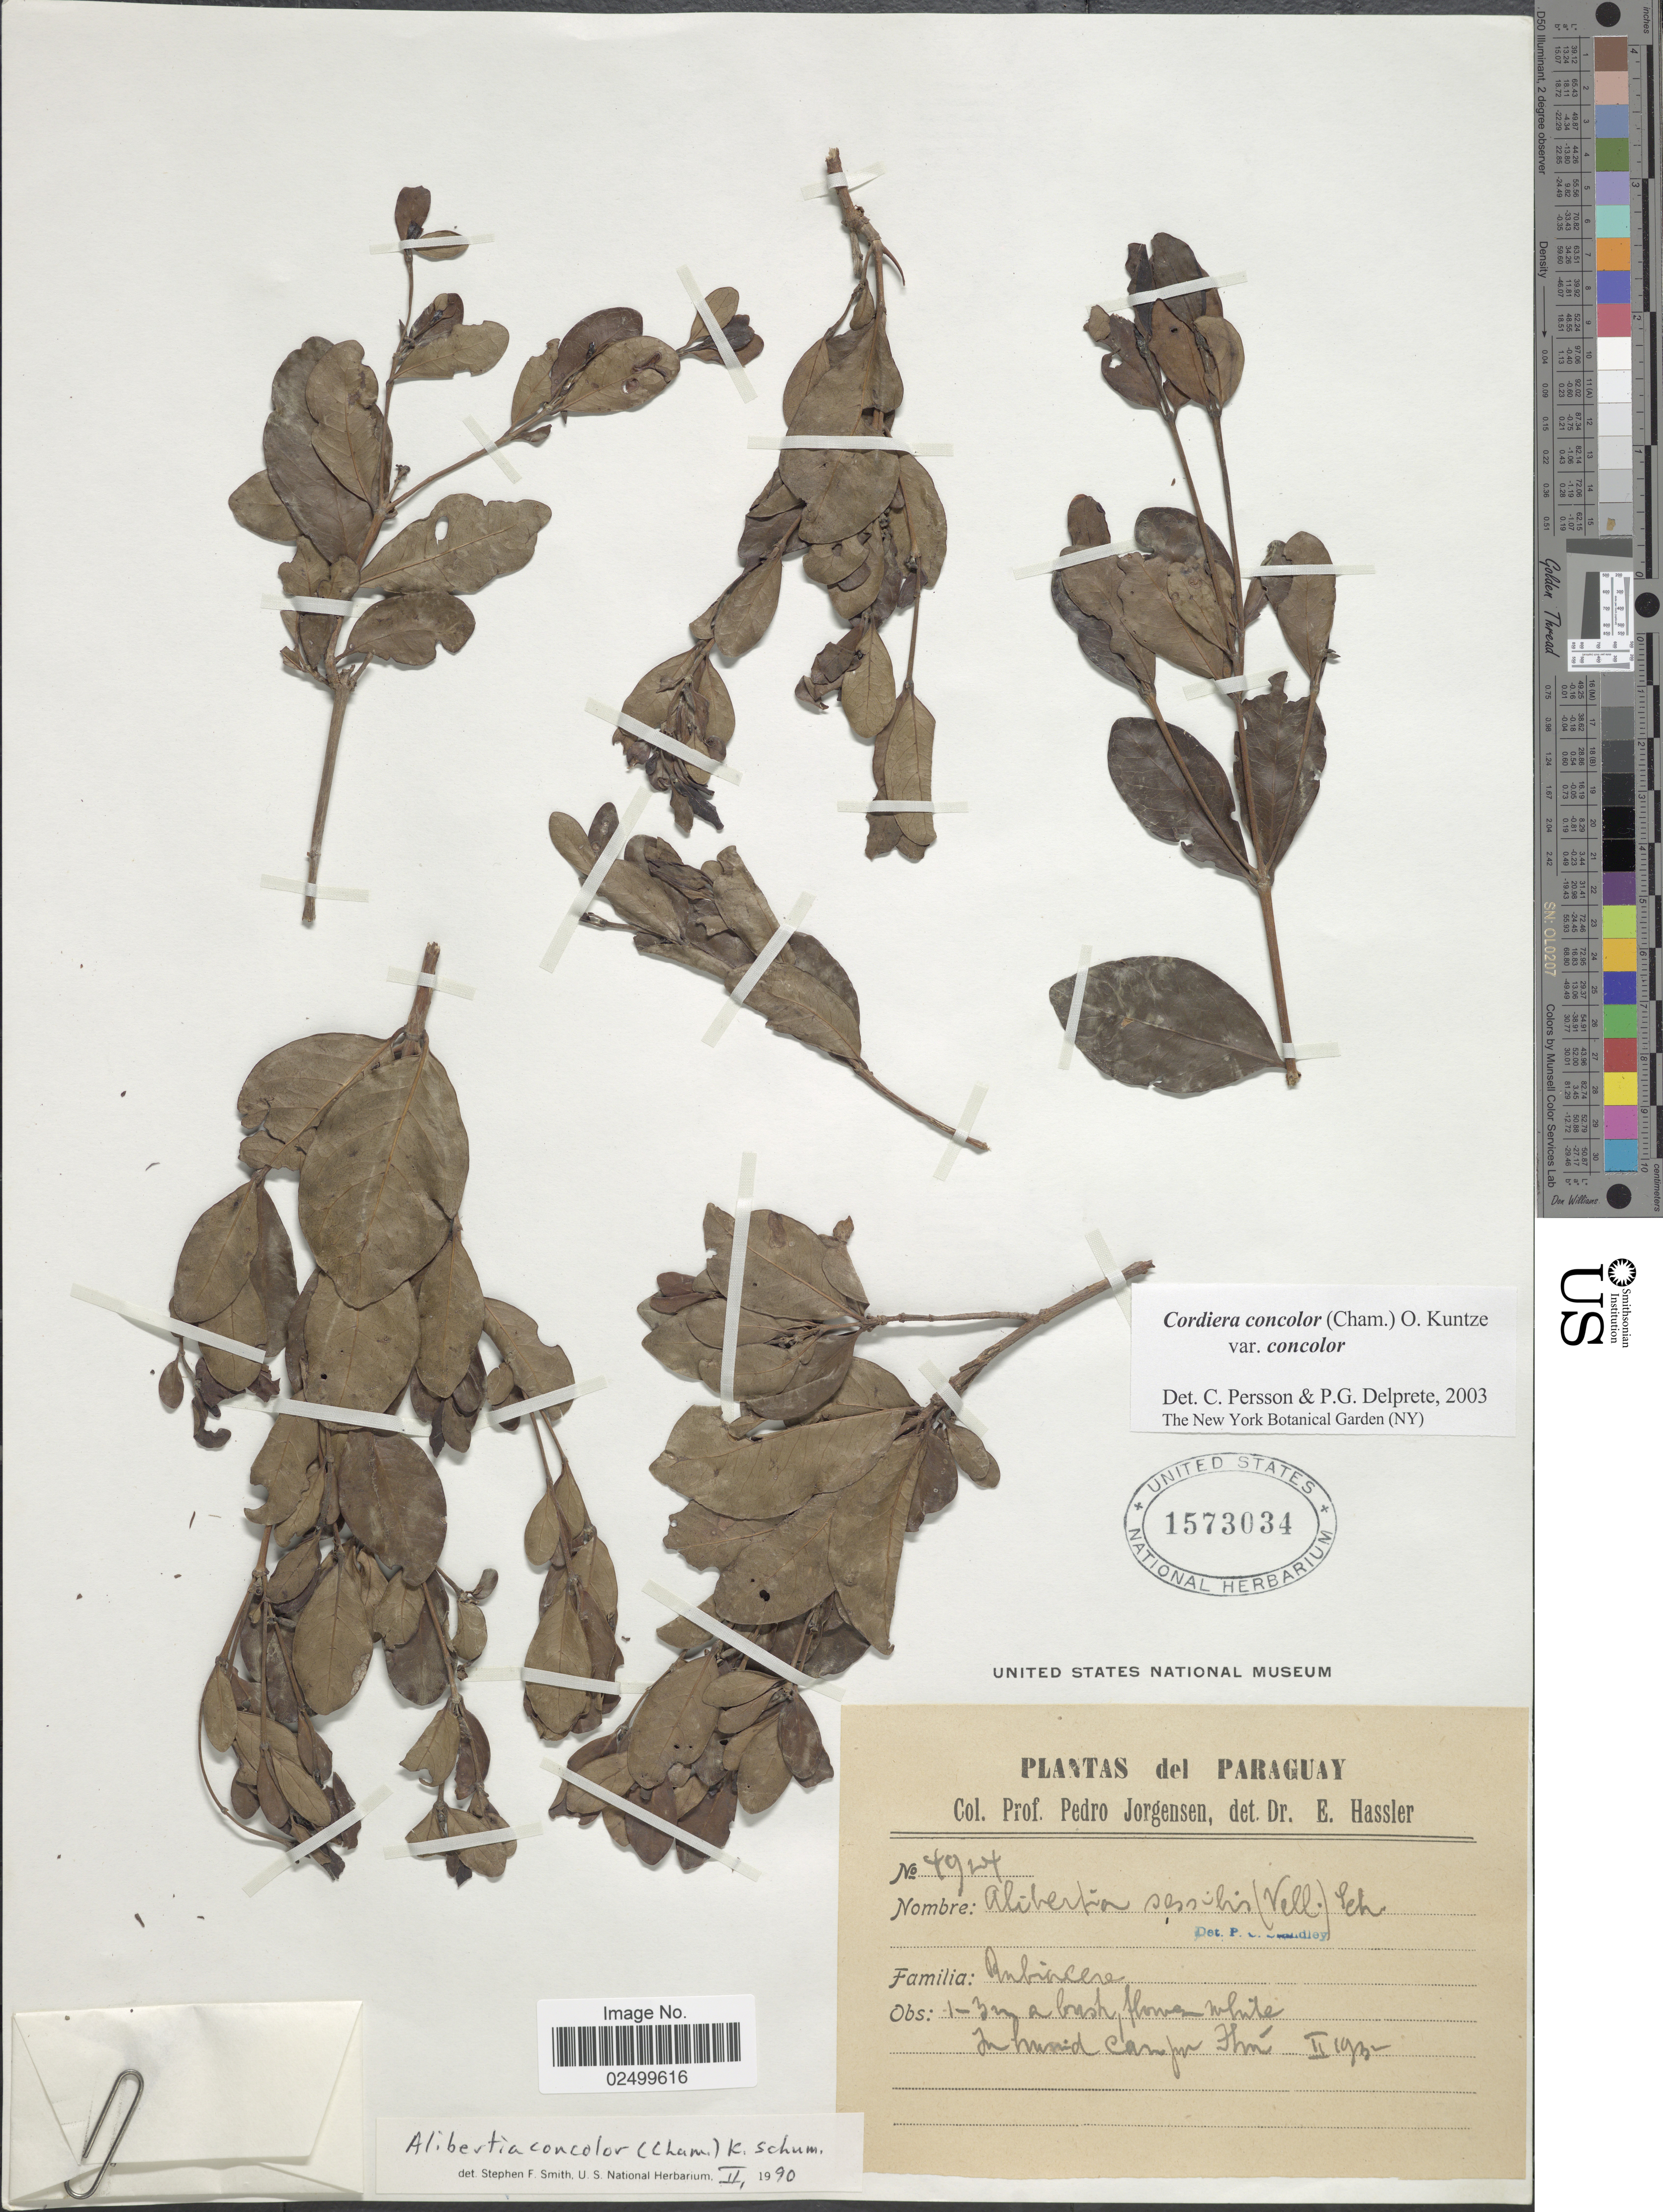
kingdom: Plantae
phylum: Tracheophyta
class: Magnoliopsida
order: Gentianales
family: Rubiaceae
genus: Cordiera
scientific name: Cordiera concolor var. concolor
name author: (Cham.) Kuntze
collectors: P. Jörgensen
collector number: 4924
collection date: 1932-02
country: Paraguay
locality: In humid campo Yhu.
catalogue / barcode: US 1573034